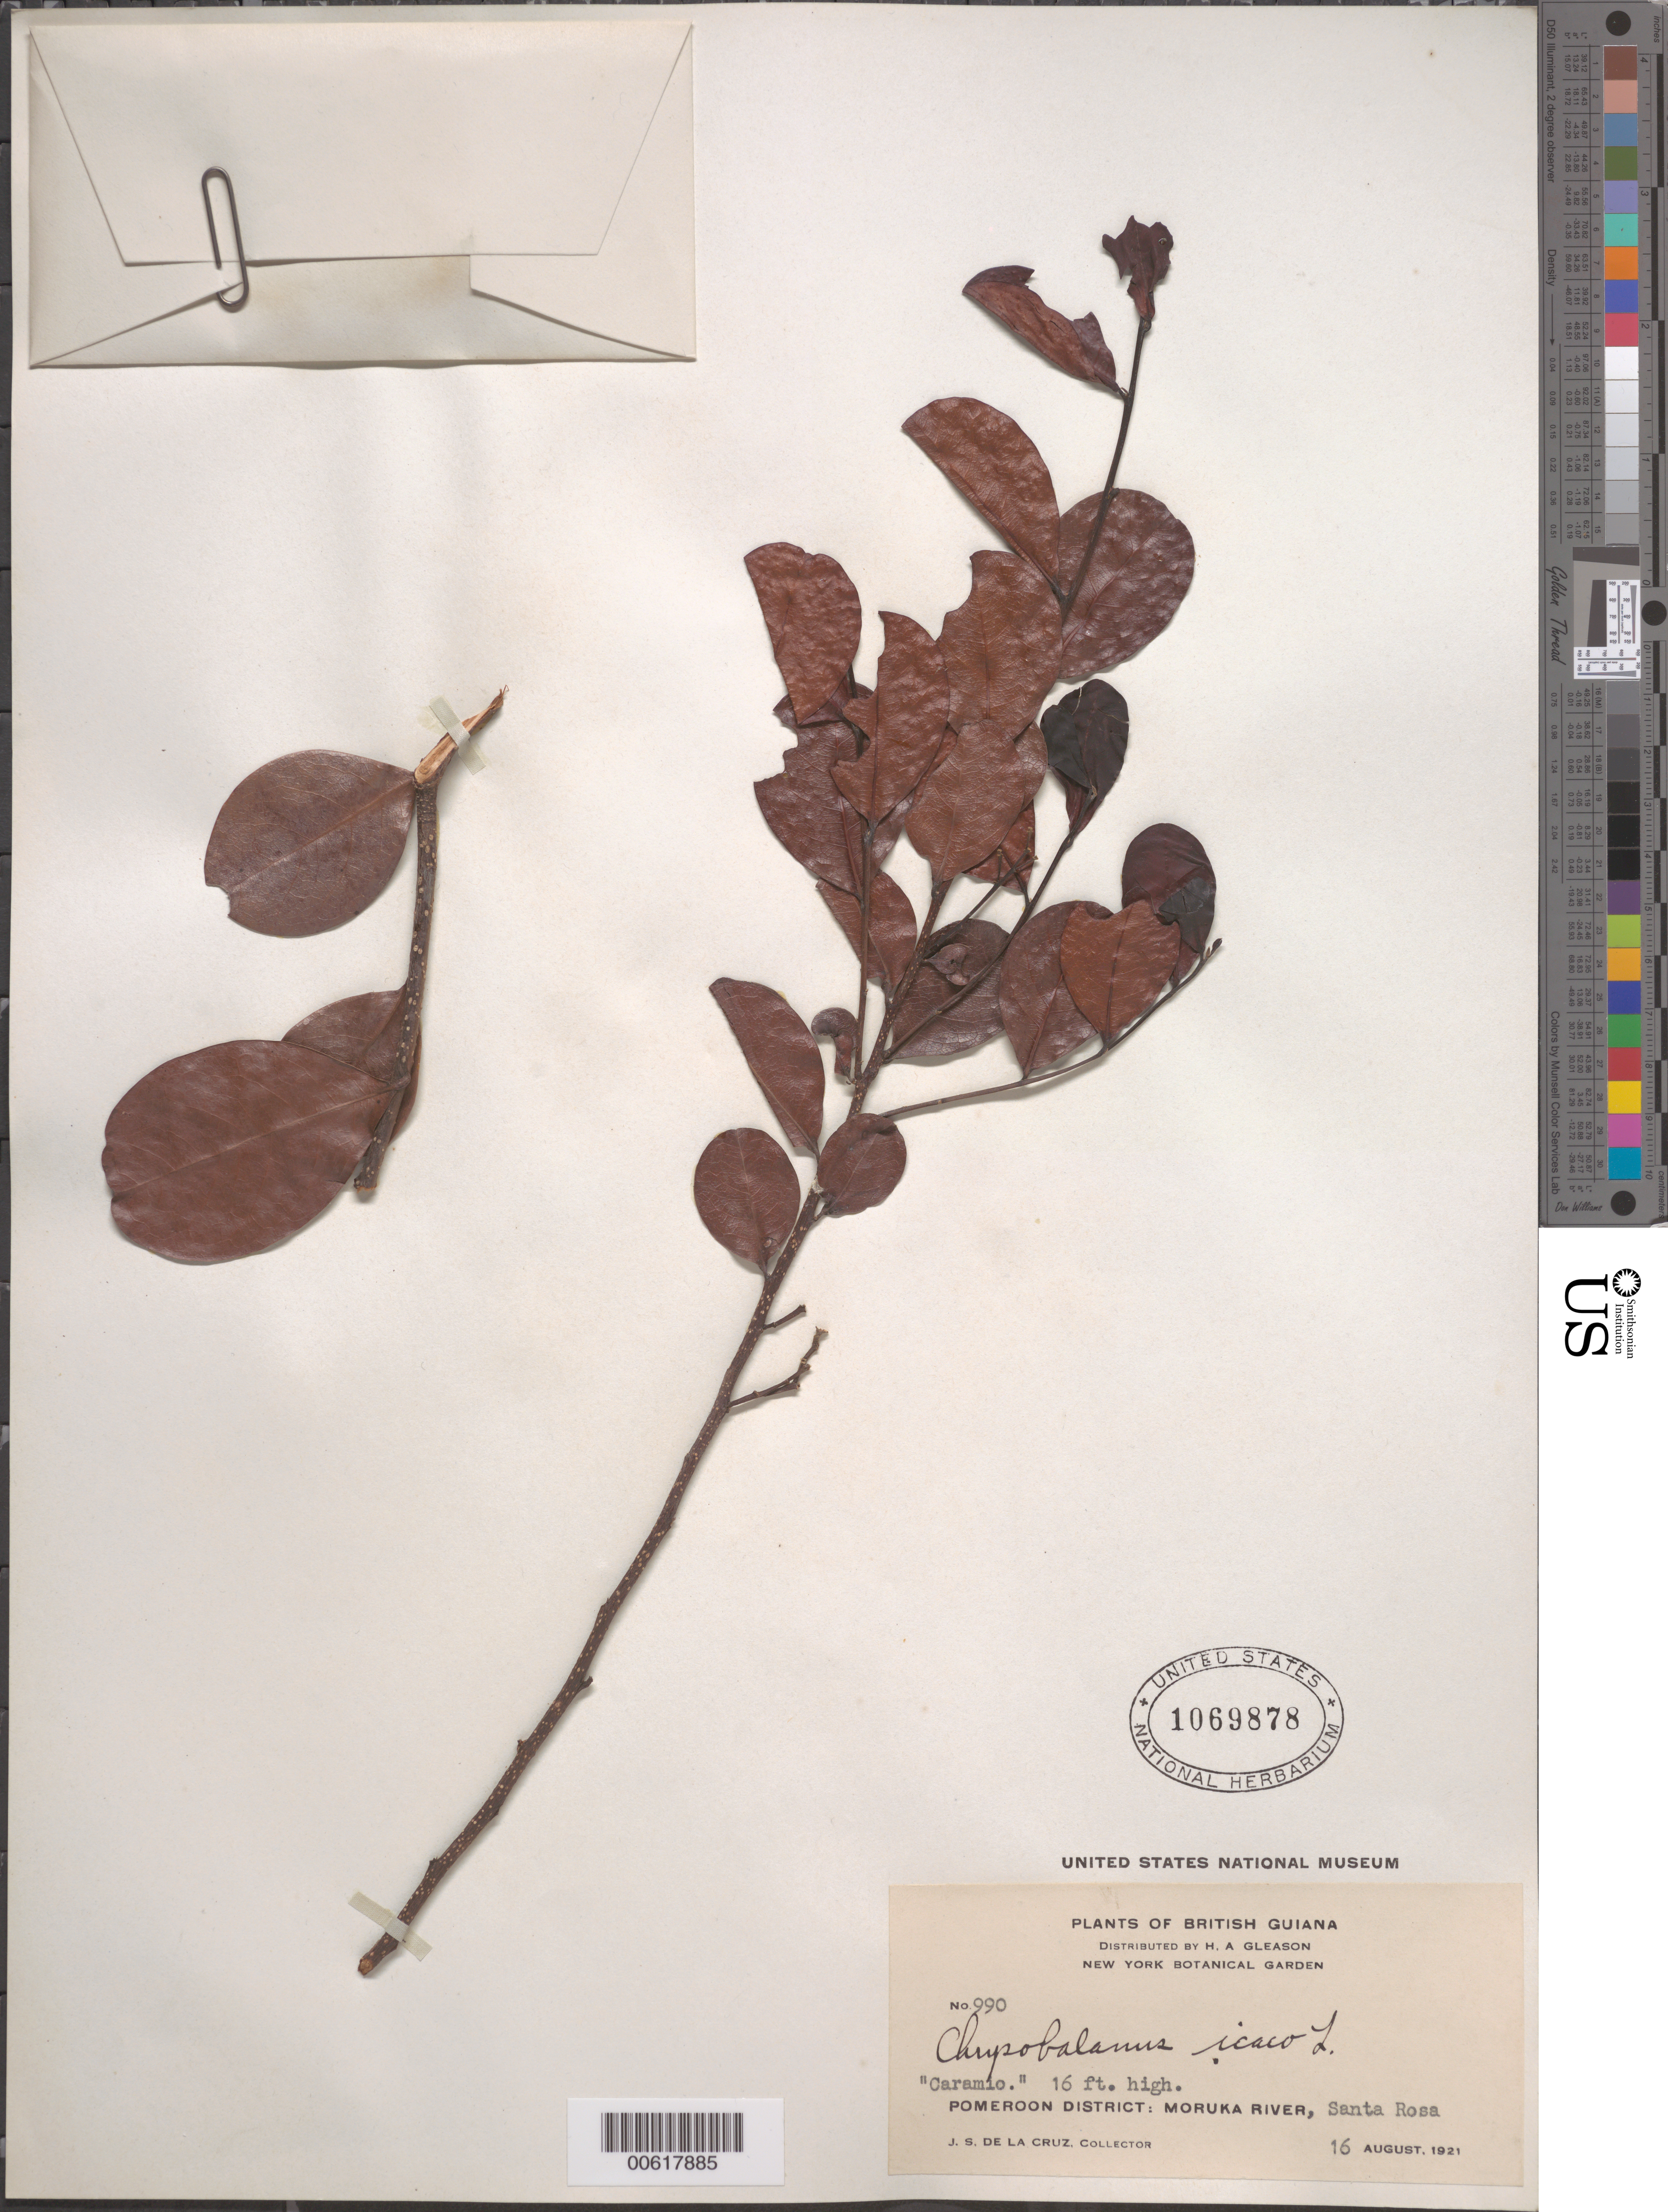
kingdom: Plantae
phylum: Tracheophyta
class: Magnoliopsida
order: Malpighiales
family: Chrysobalanaceae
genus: Chrysobalanus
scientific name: Chrysobalanus icaco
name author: L.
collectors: J. S. de la Cruz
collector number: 990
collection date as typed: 14-Aug-21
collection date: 1921-08-14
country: Guyana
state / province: Barima-Waini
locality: Moruka R., Santa Rosa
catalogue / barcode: US 1069878